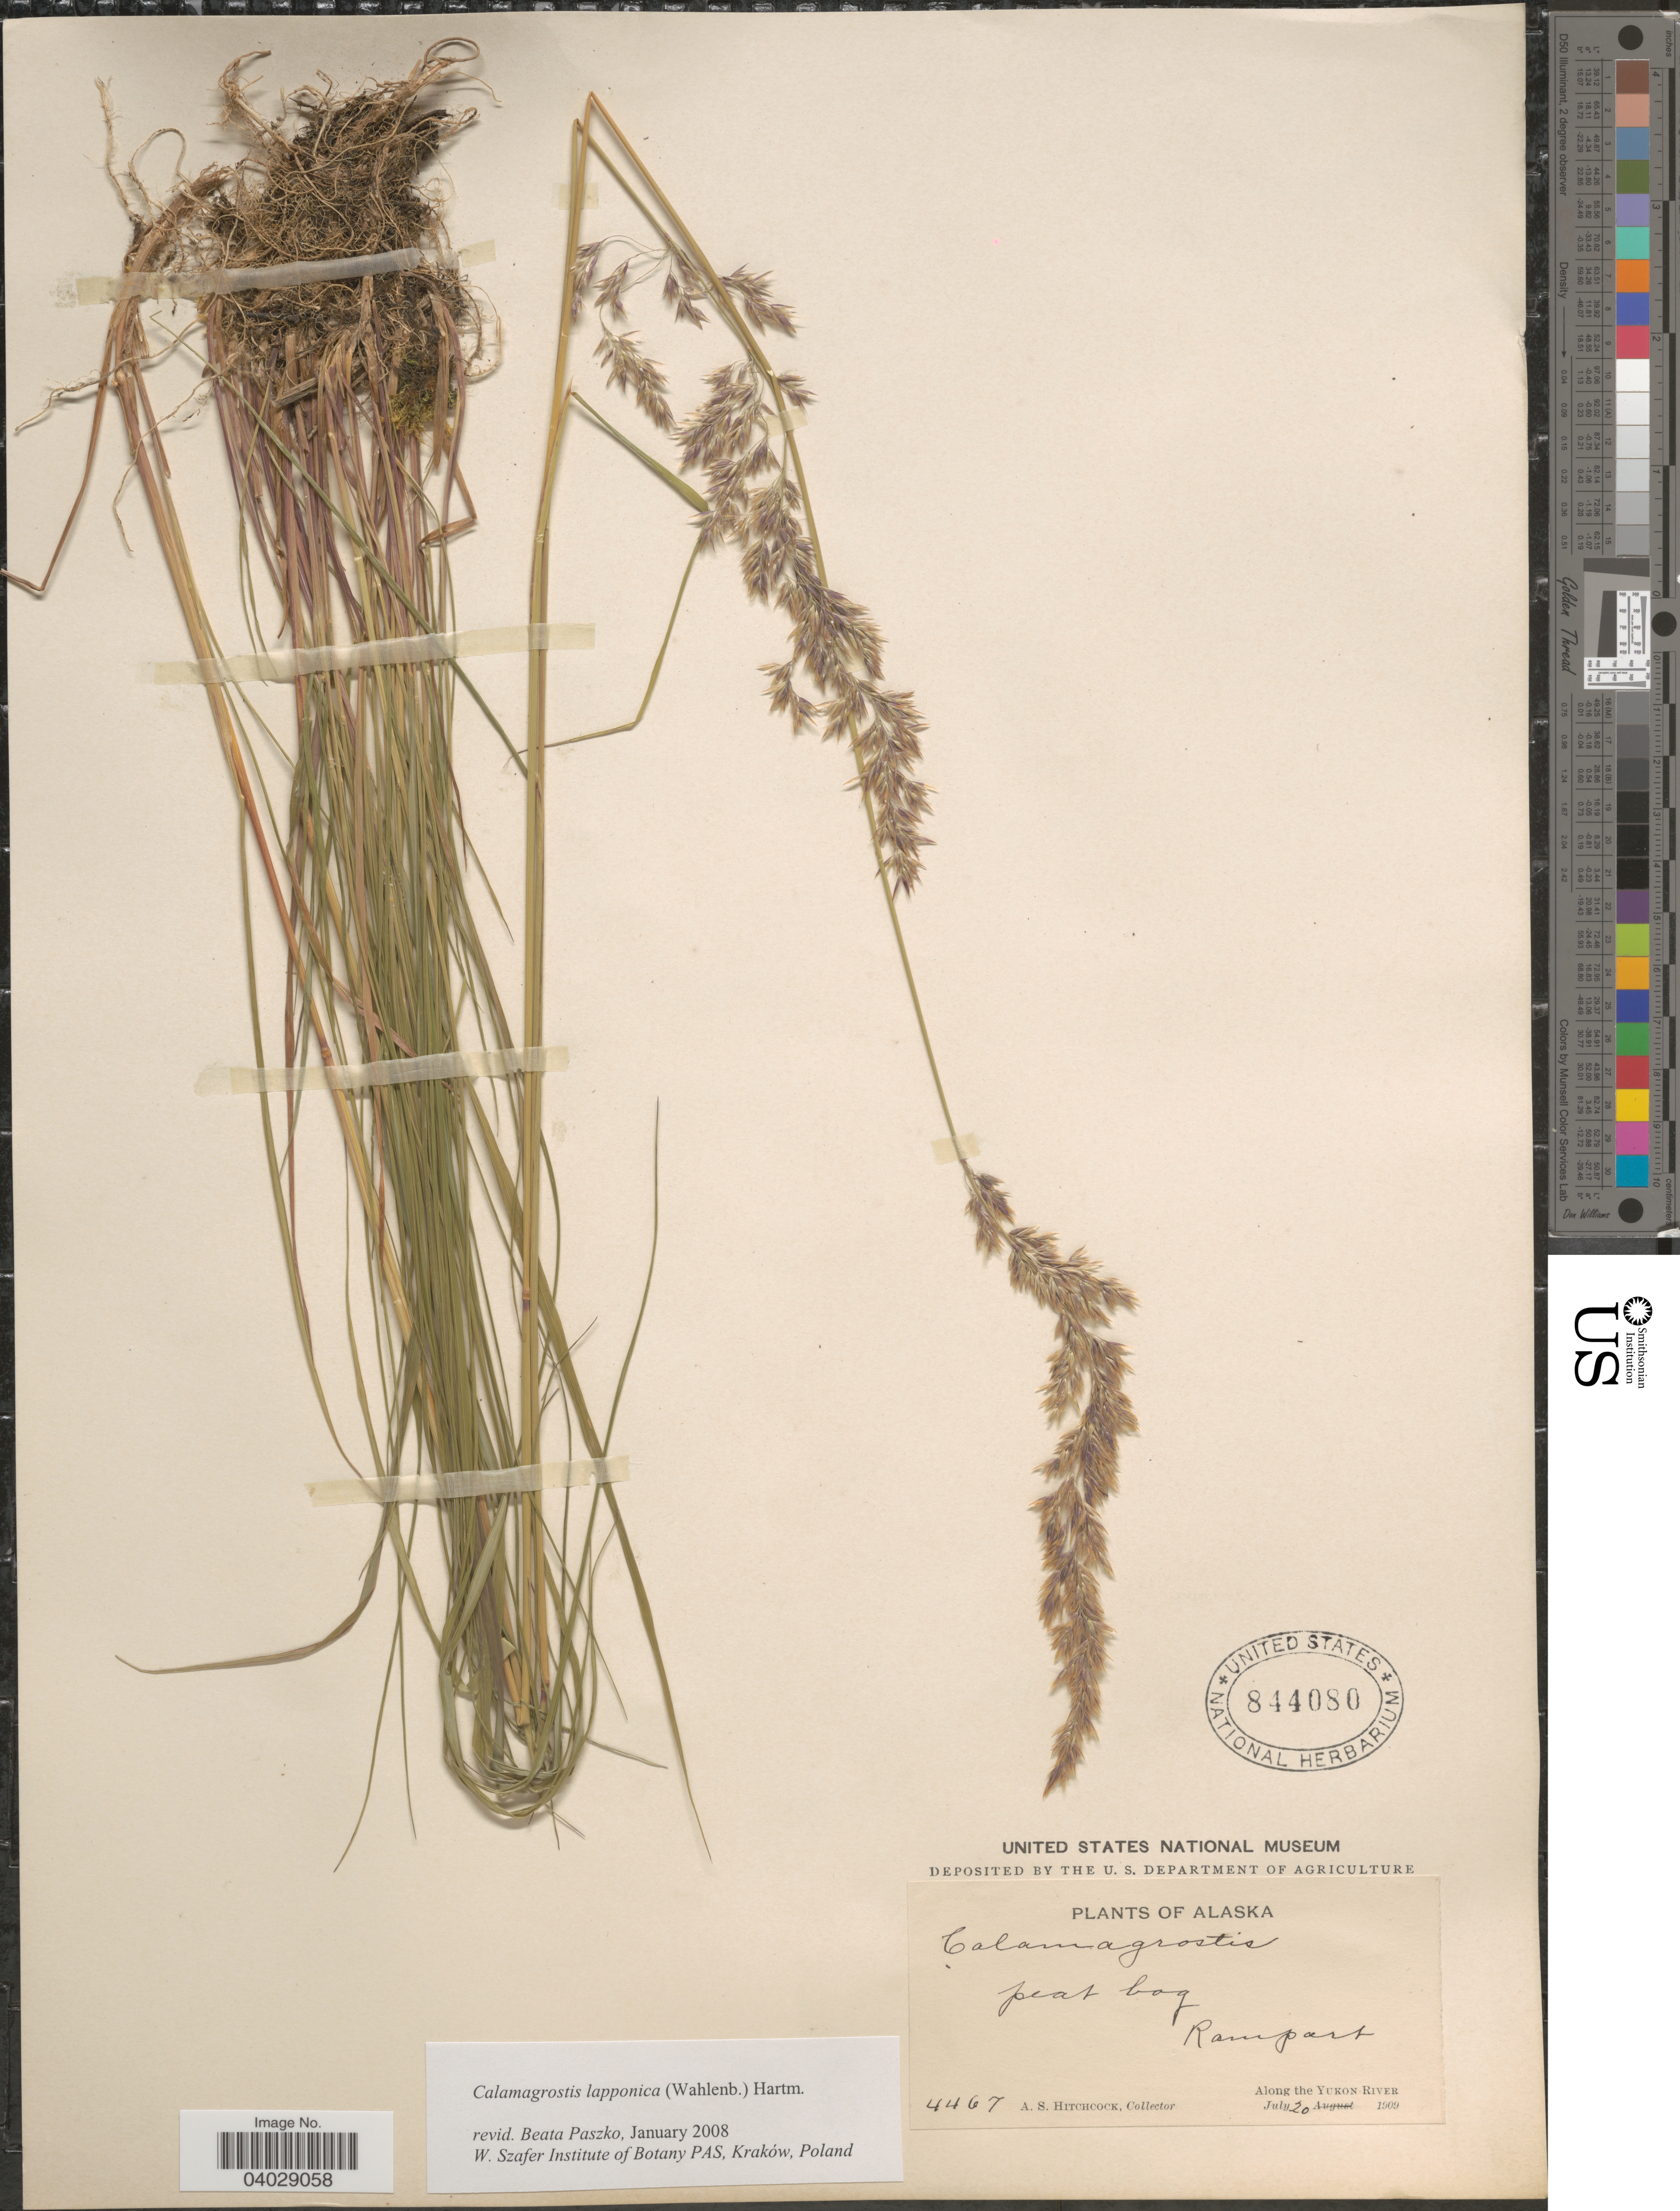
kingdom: Plantae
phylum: Tracheophyta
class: Liliopsida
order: Poales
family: Poaceae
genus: Calamagrostis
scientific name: Calamagrostis lapponica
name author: (Wahlenb.) Hartm.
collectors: A. S. Hitchcock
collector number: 4467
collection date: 1909-07-20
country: United States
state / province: Alaska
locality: Rampart. Along the Yukon River.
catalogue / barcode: US 844080